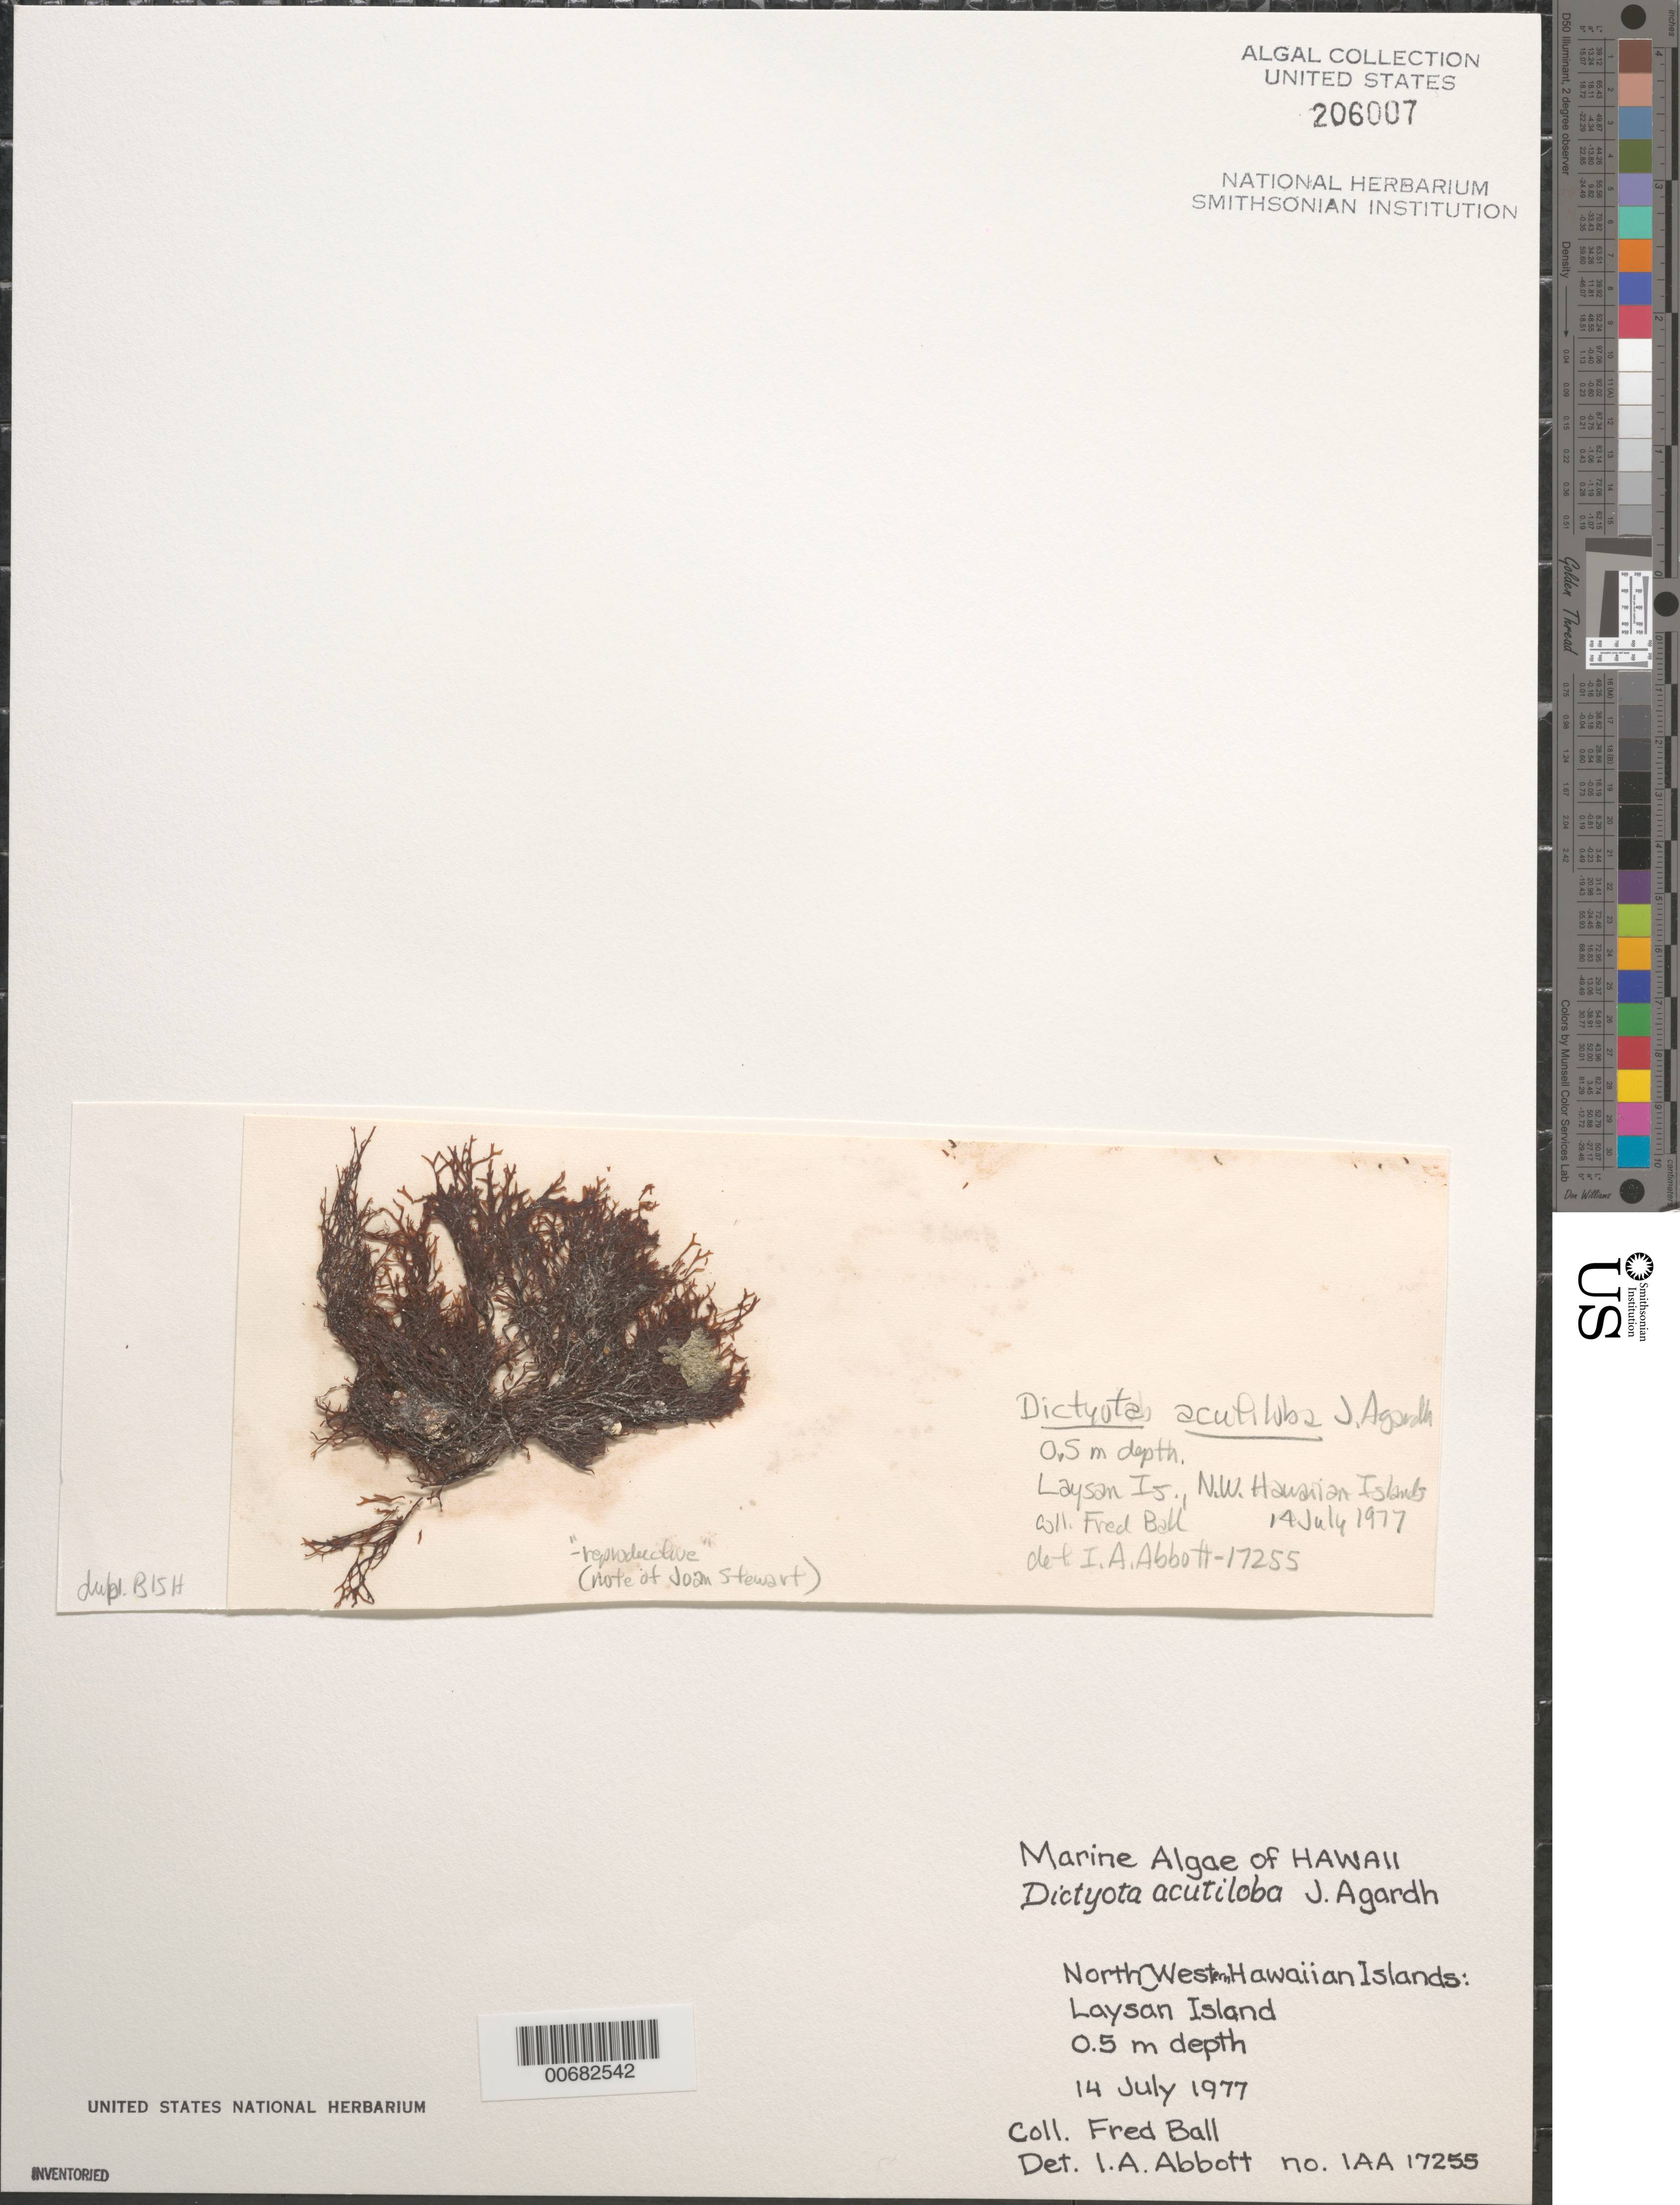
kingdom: Chromista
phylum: Ochrophyta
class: Phaeophyceae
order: Dictyotales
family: Dictyotaceae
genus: Dictyota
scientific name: Dictyota acutiloba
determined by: Abbott, Isabella A.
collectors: F. Ball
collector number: IAA 17255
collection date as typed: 14 Jul 1977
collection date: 1977-07-14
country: United States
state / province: Hawaii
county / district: Honolulu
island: Laysan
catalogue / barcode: US 206007